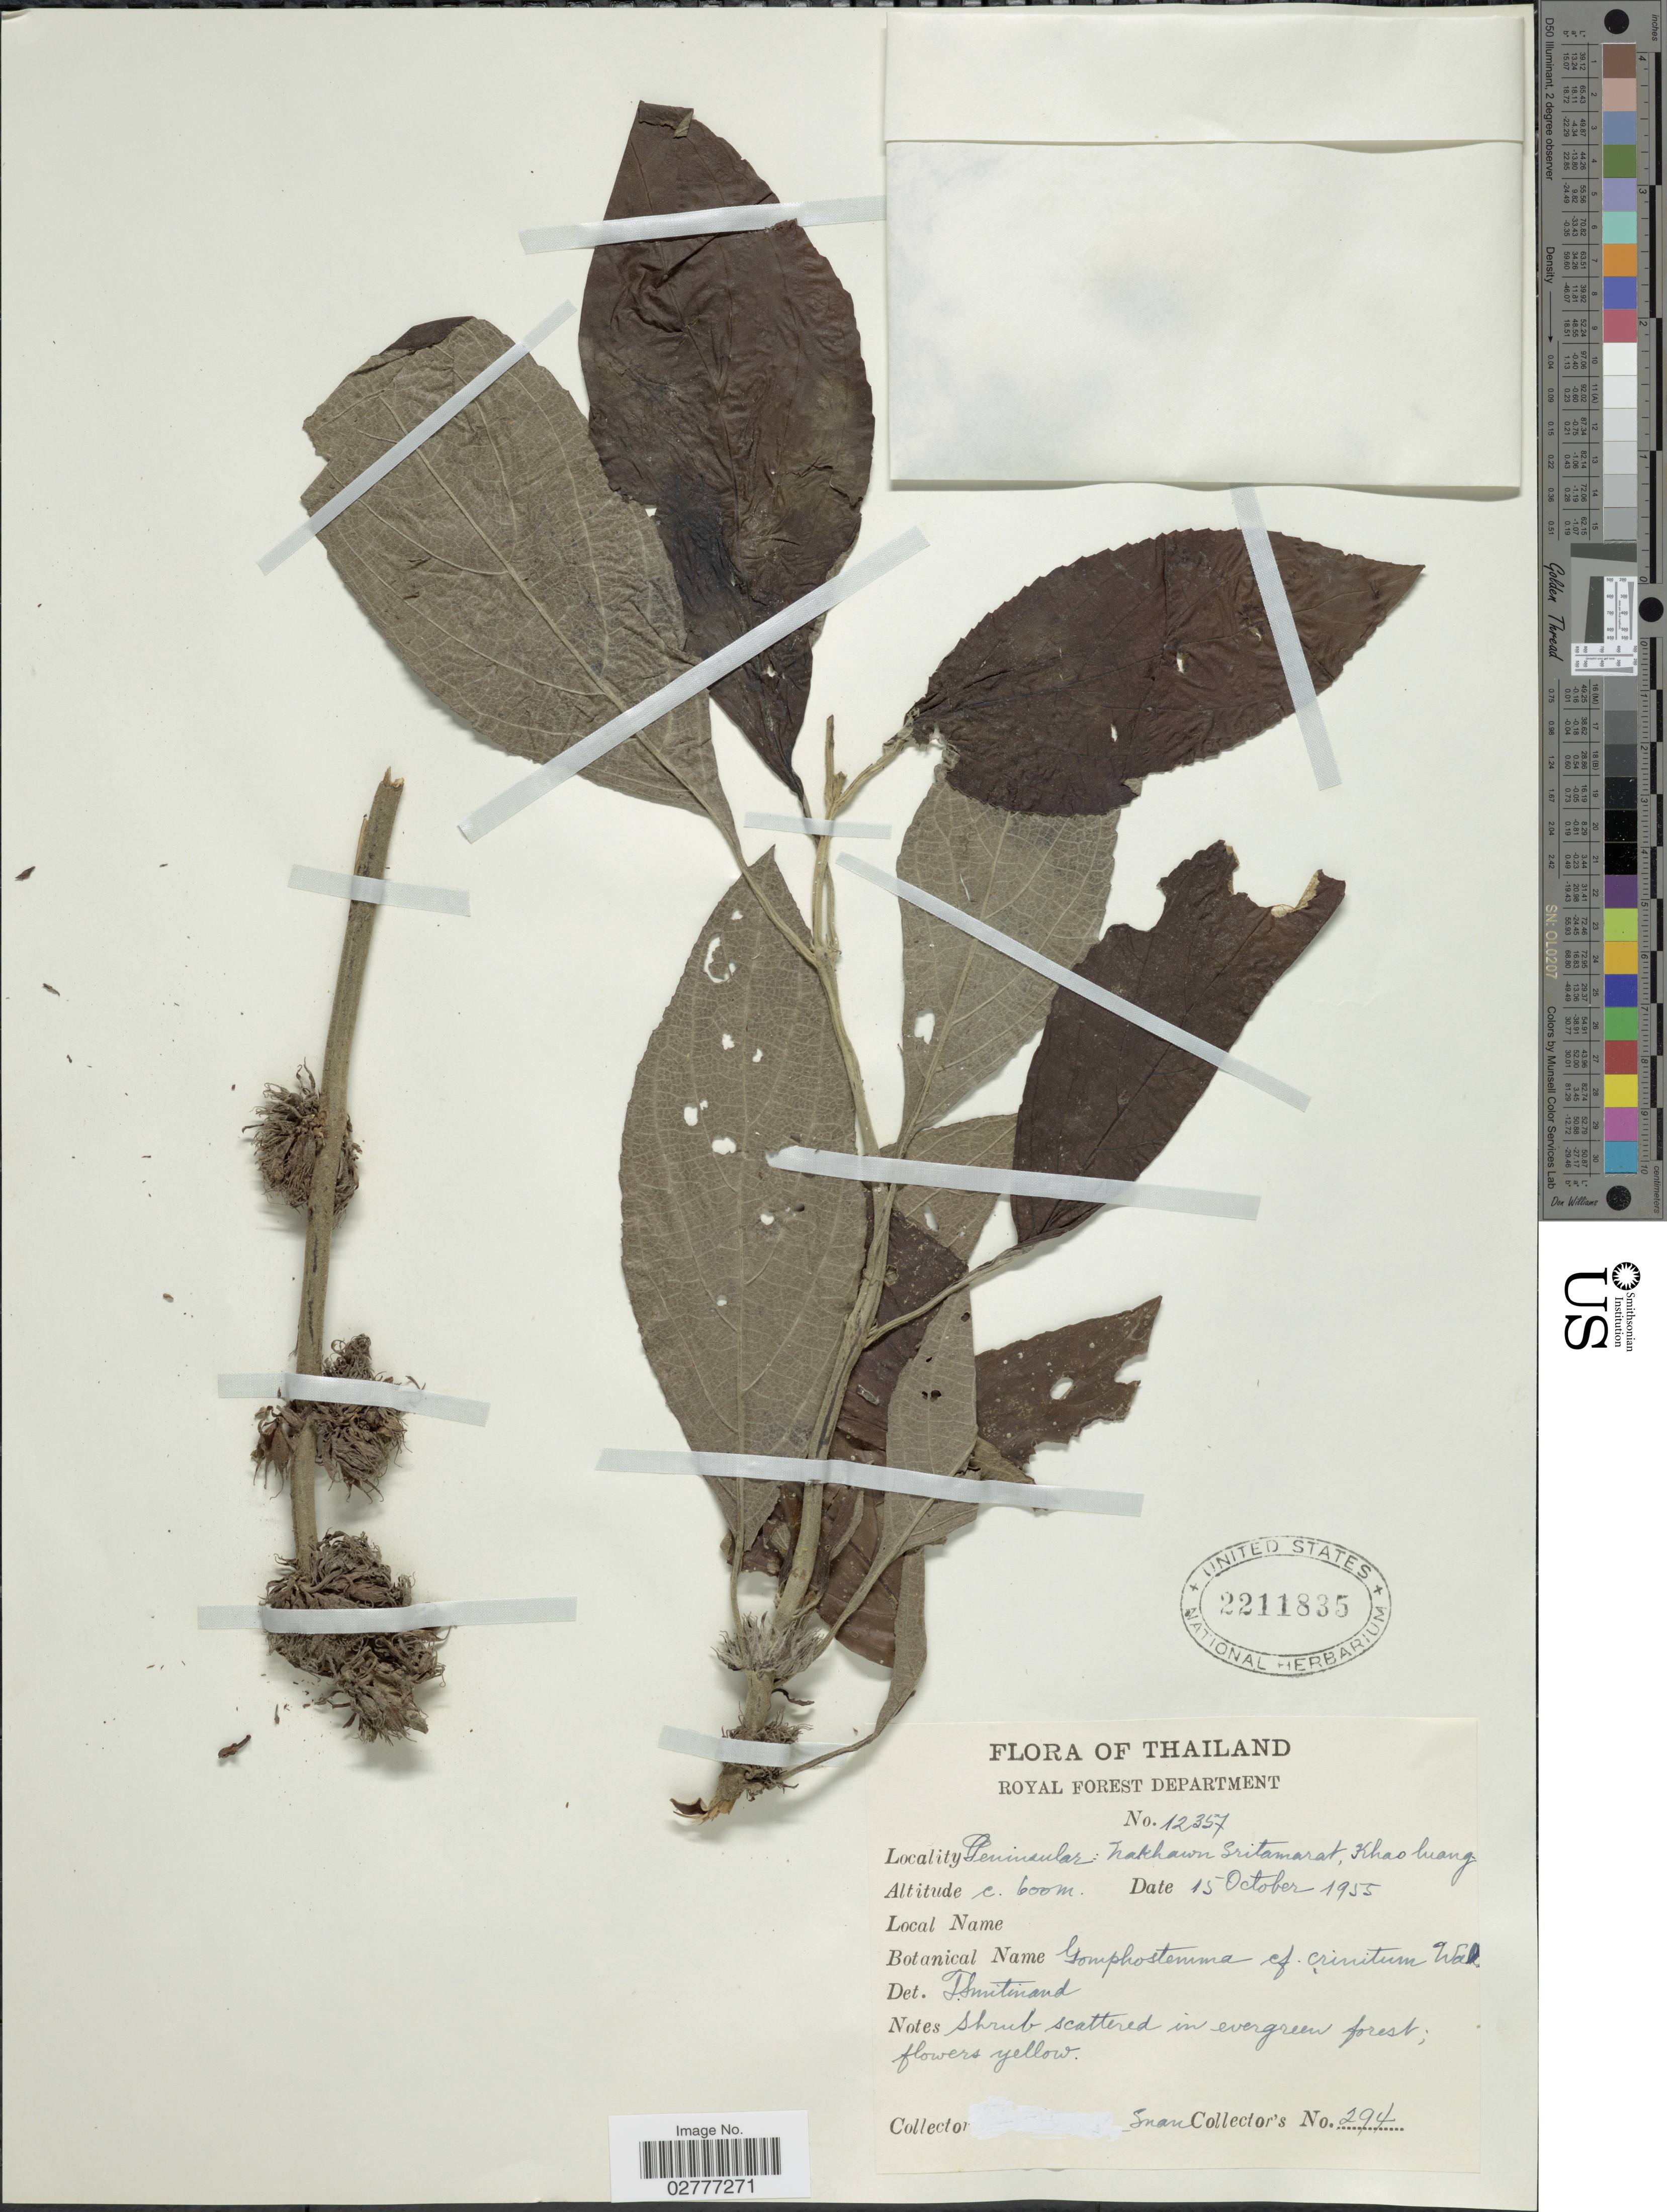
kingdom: Plantae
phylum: Tracheophyta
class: Magnoliopsida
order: Lamiales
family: Lamiaceae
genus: Gomphostemma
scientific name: Gomphostemma crinitum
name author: Wall. ex Benth.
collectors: -. Snan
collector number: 294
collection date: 1955-10-15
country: Thailand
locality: Peninsular: Nakhawn Sritamarat, Khao luang.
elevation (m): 600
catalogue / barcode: US 2211835